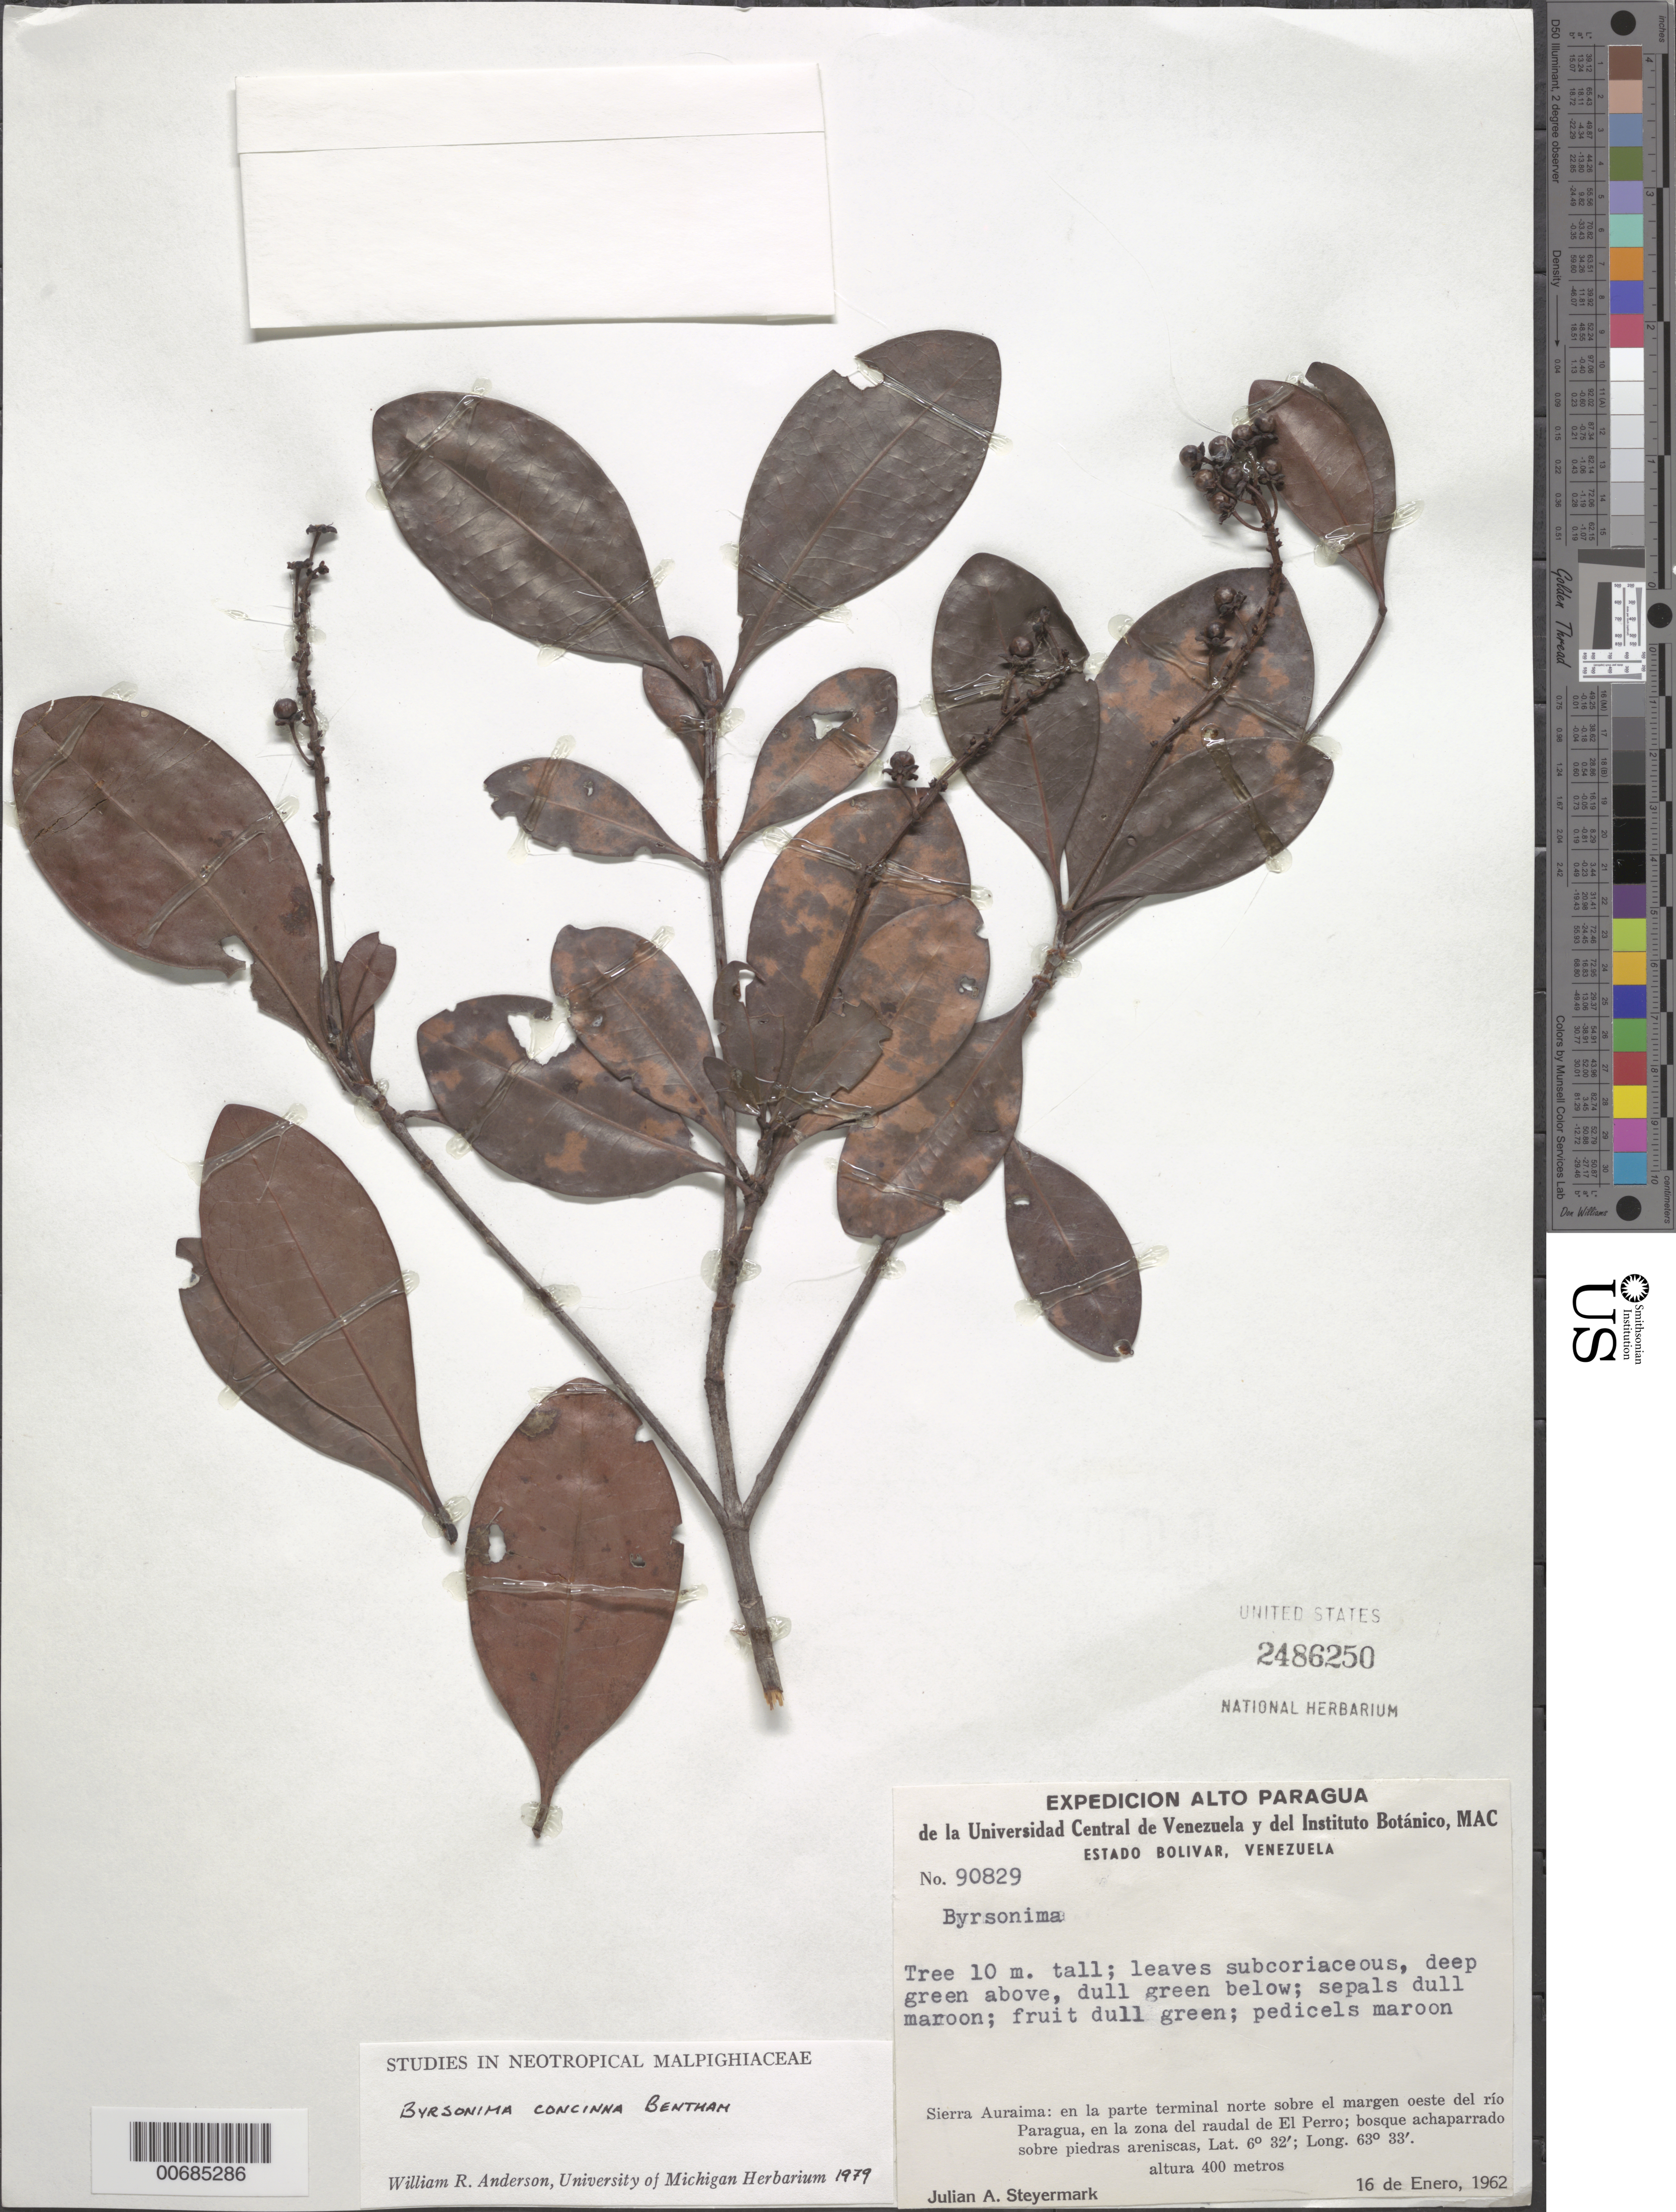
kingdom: Plantae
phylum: Tracheophyta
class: Magnoliopsida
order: Malpighiales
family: Malpighiaceae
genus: Byrsonima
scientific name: Byrsonima concinna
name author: Benth.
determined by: Anderson, W. R., (MICH), University of Michigan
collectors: J. Steyermark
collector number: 90829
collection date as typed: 16-Jan-62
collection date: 1962-01-16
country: Venezuela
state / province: Bolívar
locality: Sierra Auraima, parte terminal norte sobre el margen W of Río Paragua, en la zona del raudal de El Perro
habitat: Bosque achaparrado sobre piedras areniscas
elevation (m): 400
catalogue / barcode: US 2486250